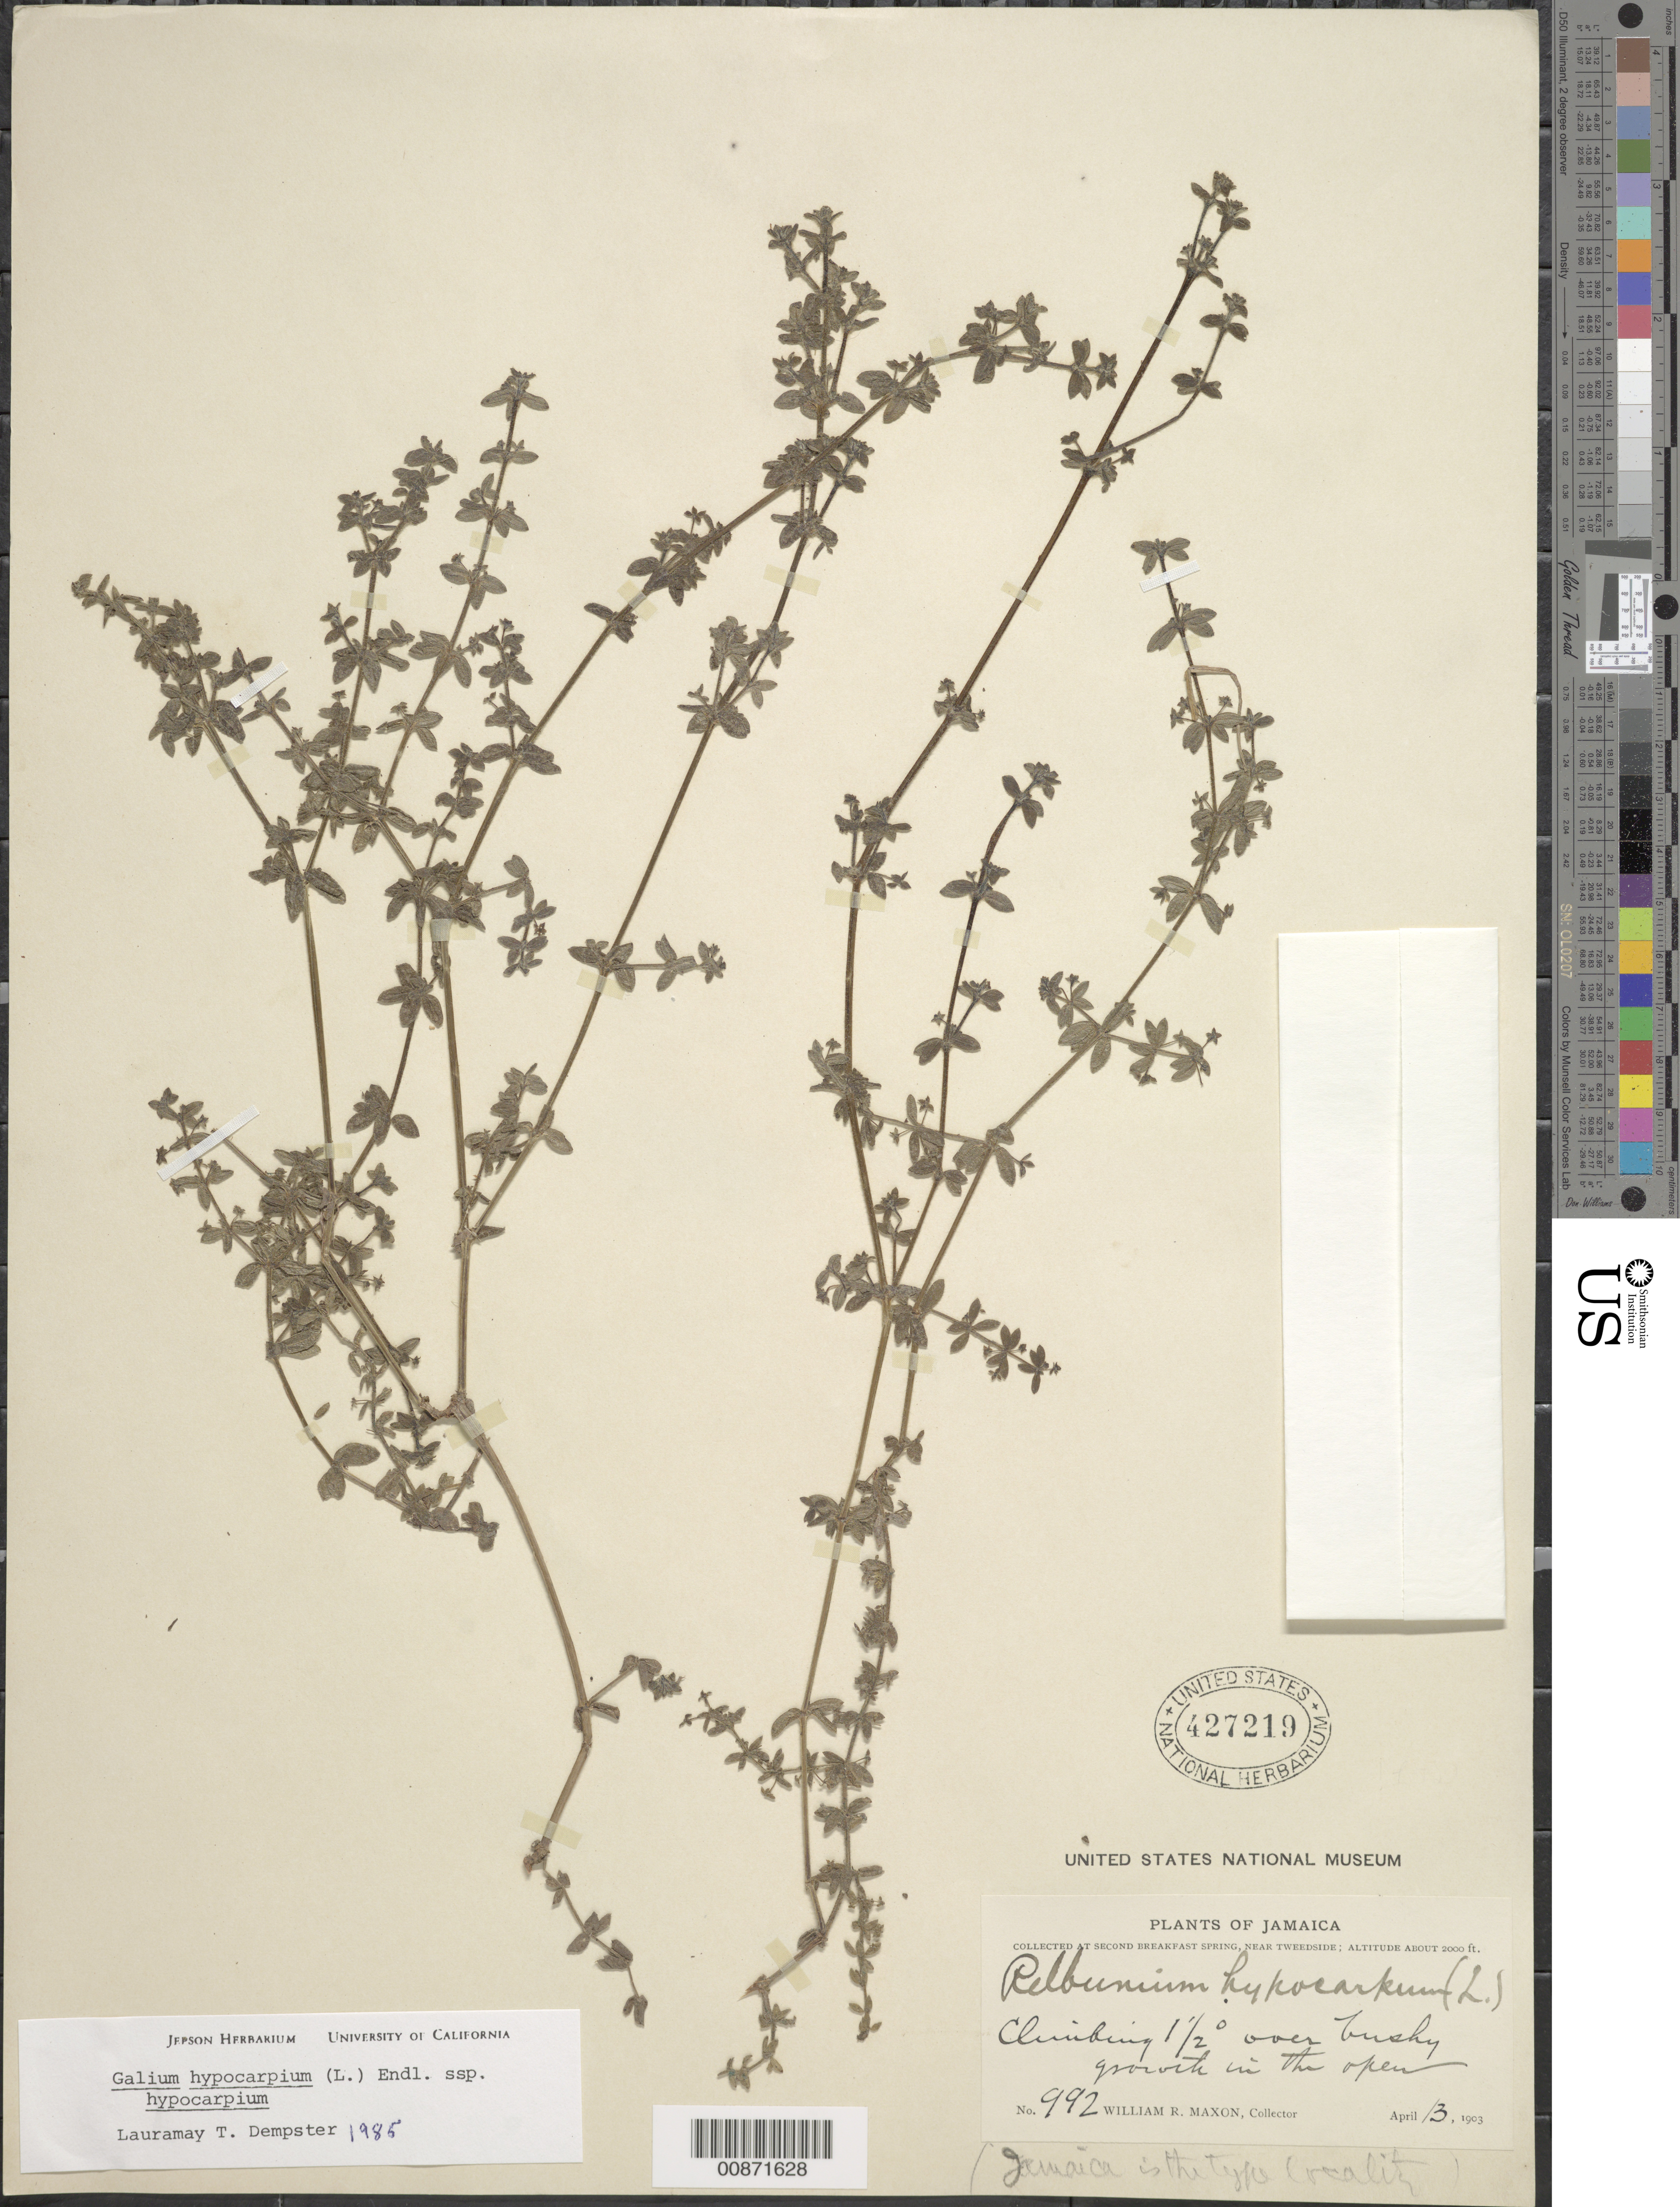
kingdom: Plantae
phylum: Tracheophyta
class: Magnoliopsida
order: Gentianales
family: Rubiaceae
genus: Galium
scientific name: Galium hypocarpium subsp. hypocarpium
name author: (L.) Endl. ex Griseb.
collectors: W. R. Maxon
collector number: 992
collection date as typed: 13 Apr 1903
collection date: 1903-04-13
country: Jamaica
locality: Second breakfast Spring, near Tweedside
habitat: Climbing over bushy growth, in the open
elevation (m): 610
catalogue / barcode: US 427219